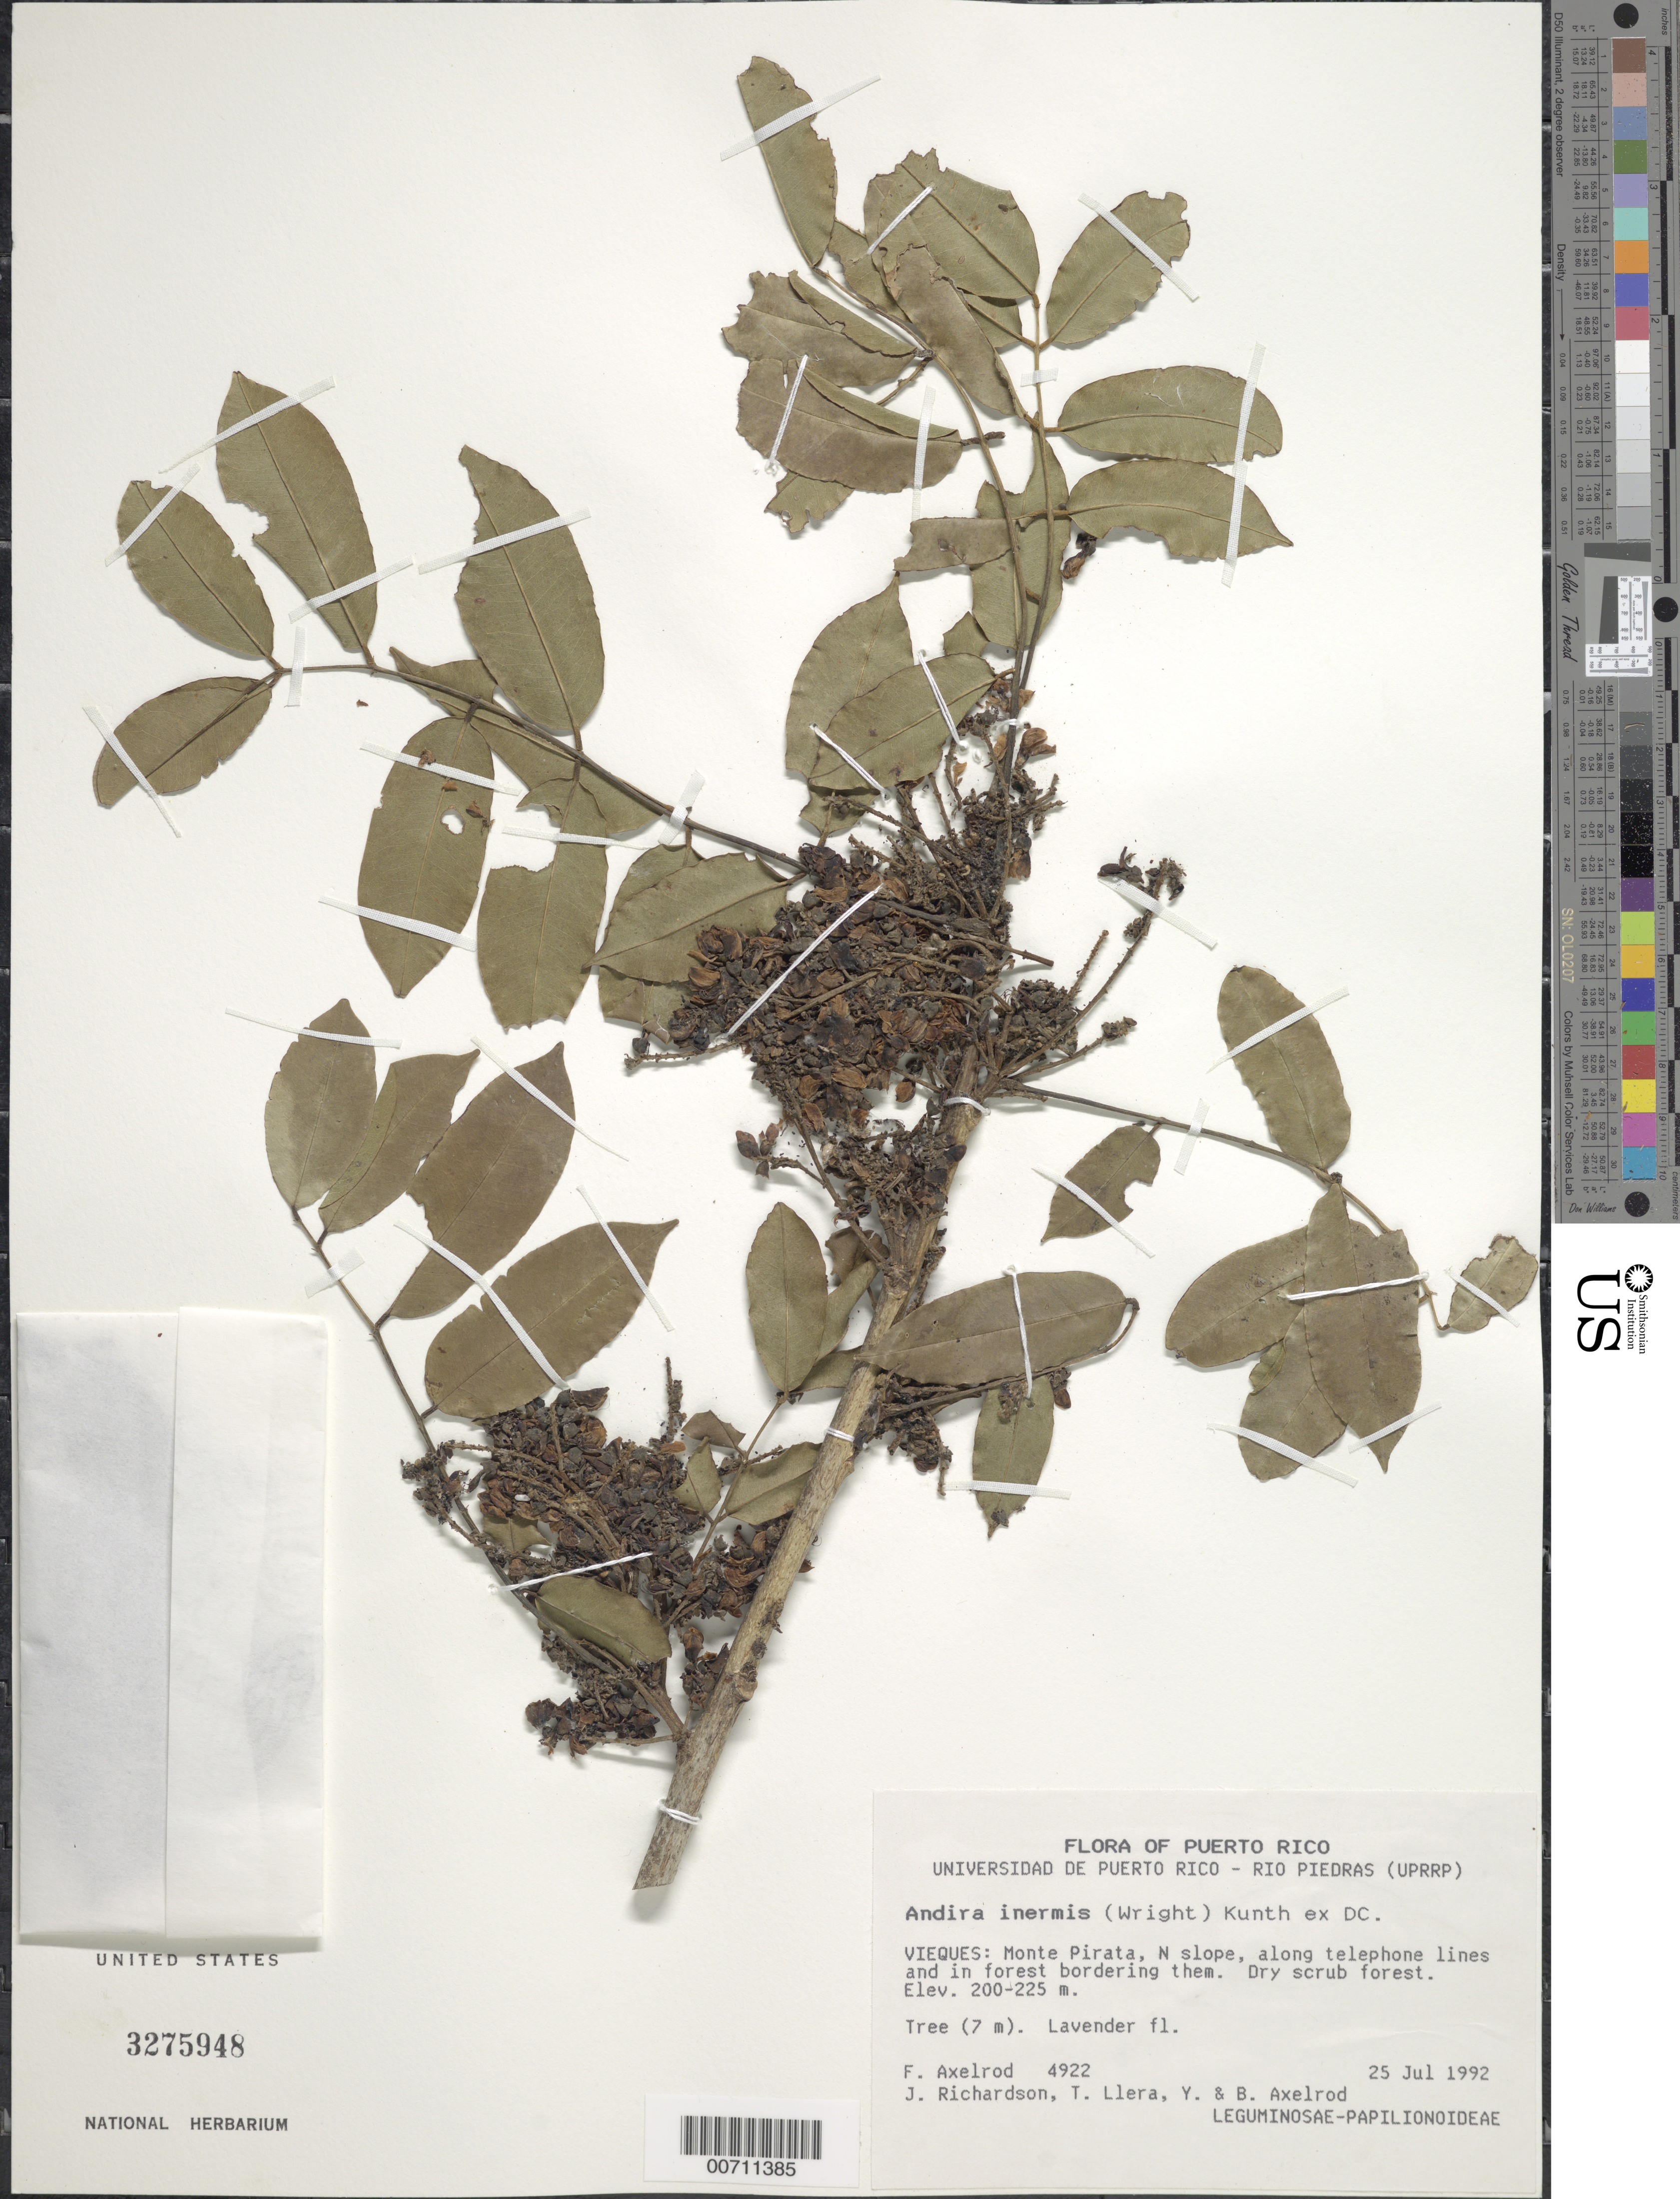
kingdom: Plantae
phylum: Tracheophyta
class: Magnoliopsida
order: Fabales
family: Fabaceae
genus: Andira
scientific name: Andira inermis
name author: (W. Wright) Kunth ex DC.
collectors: F. S. Axelrod, J. Richardson, T. Llera, Y. Axelrod & B. Axelrod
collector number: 4922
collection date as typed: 25 Jul 1992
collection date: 1992-07-25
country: Puerto Rico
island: Vieques Island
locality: Monte Pirata, N slope, along telephone lines and in forest bordering them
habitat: Dry scrub forest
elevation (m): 200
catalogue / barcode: US 3275948